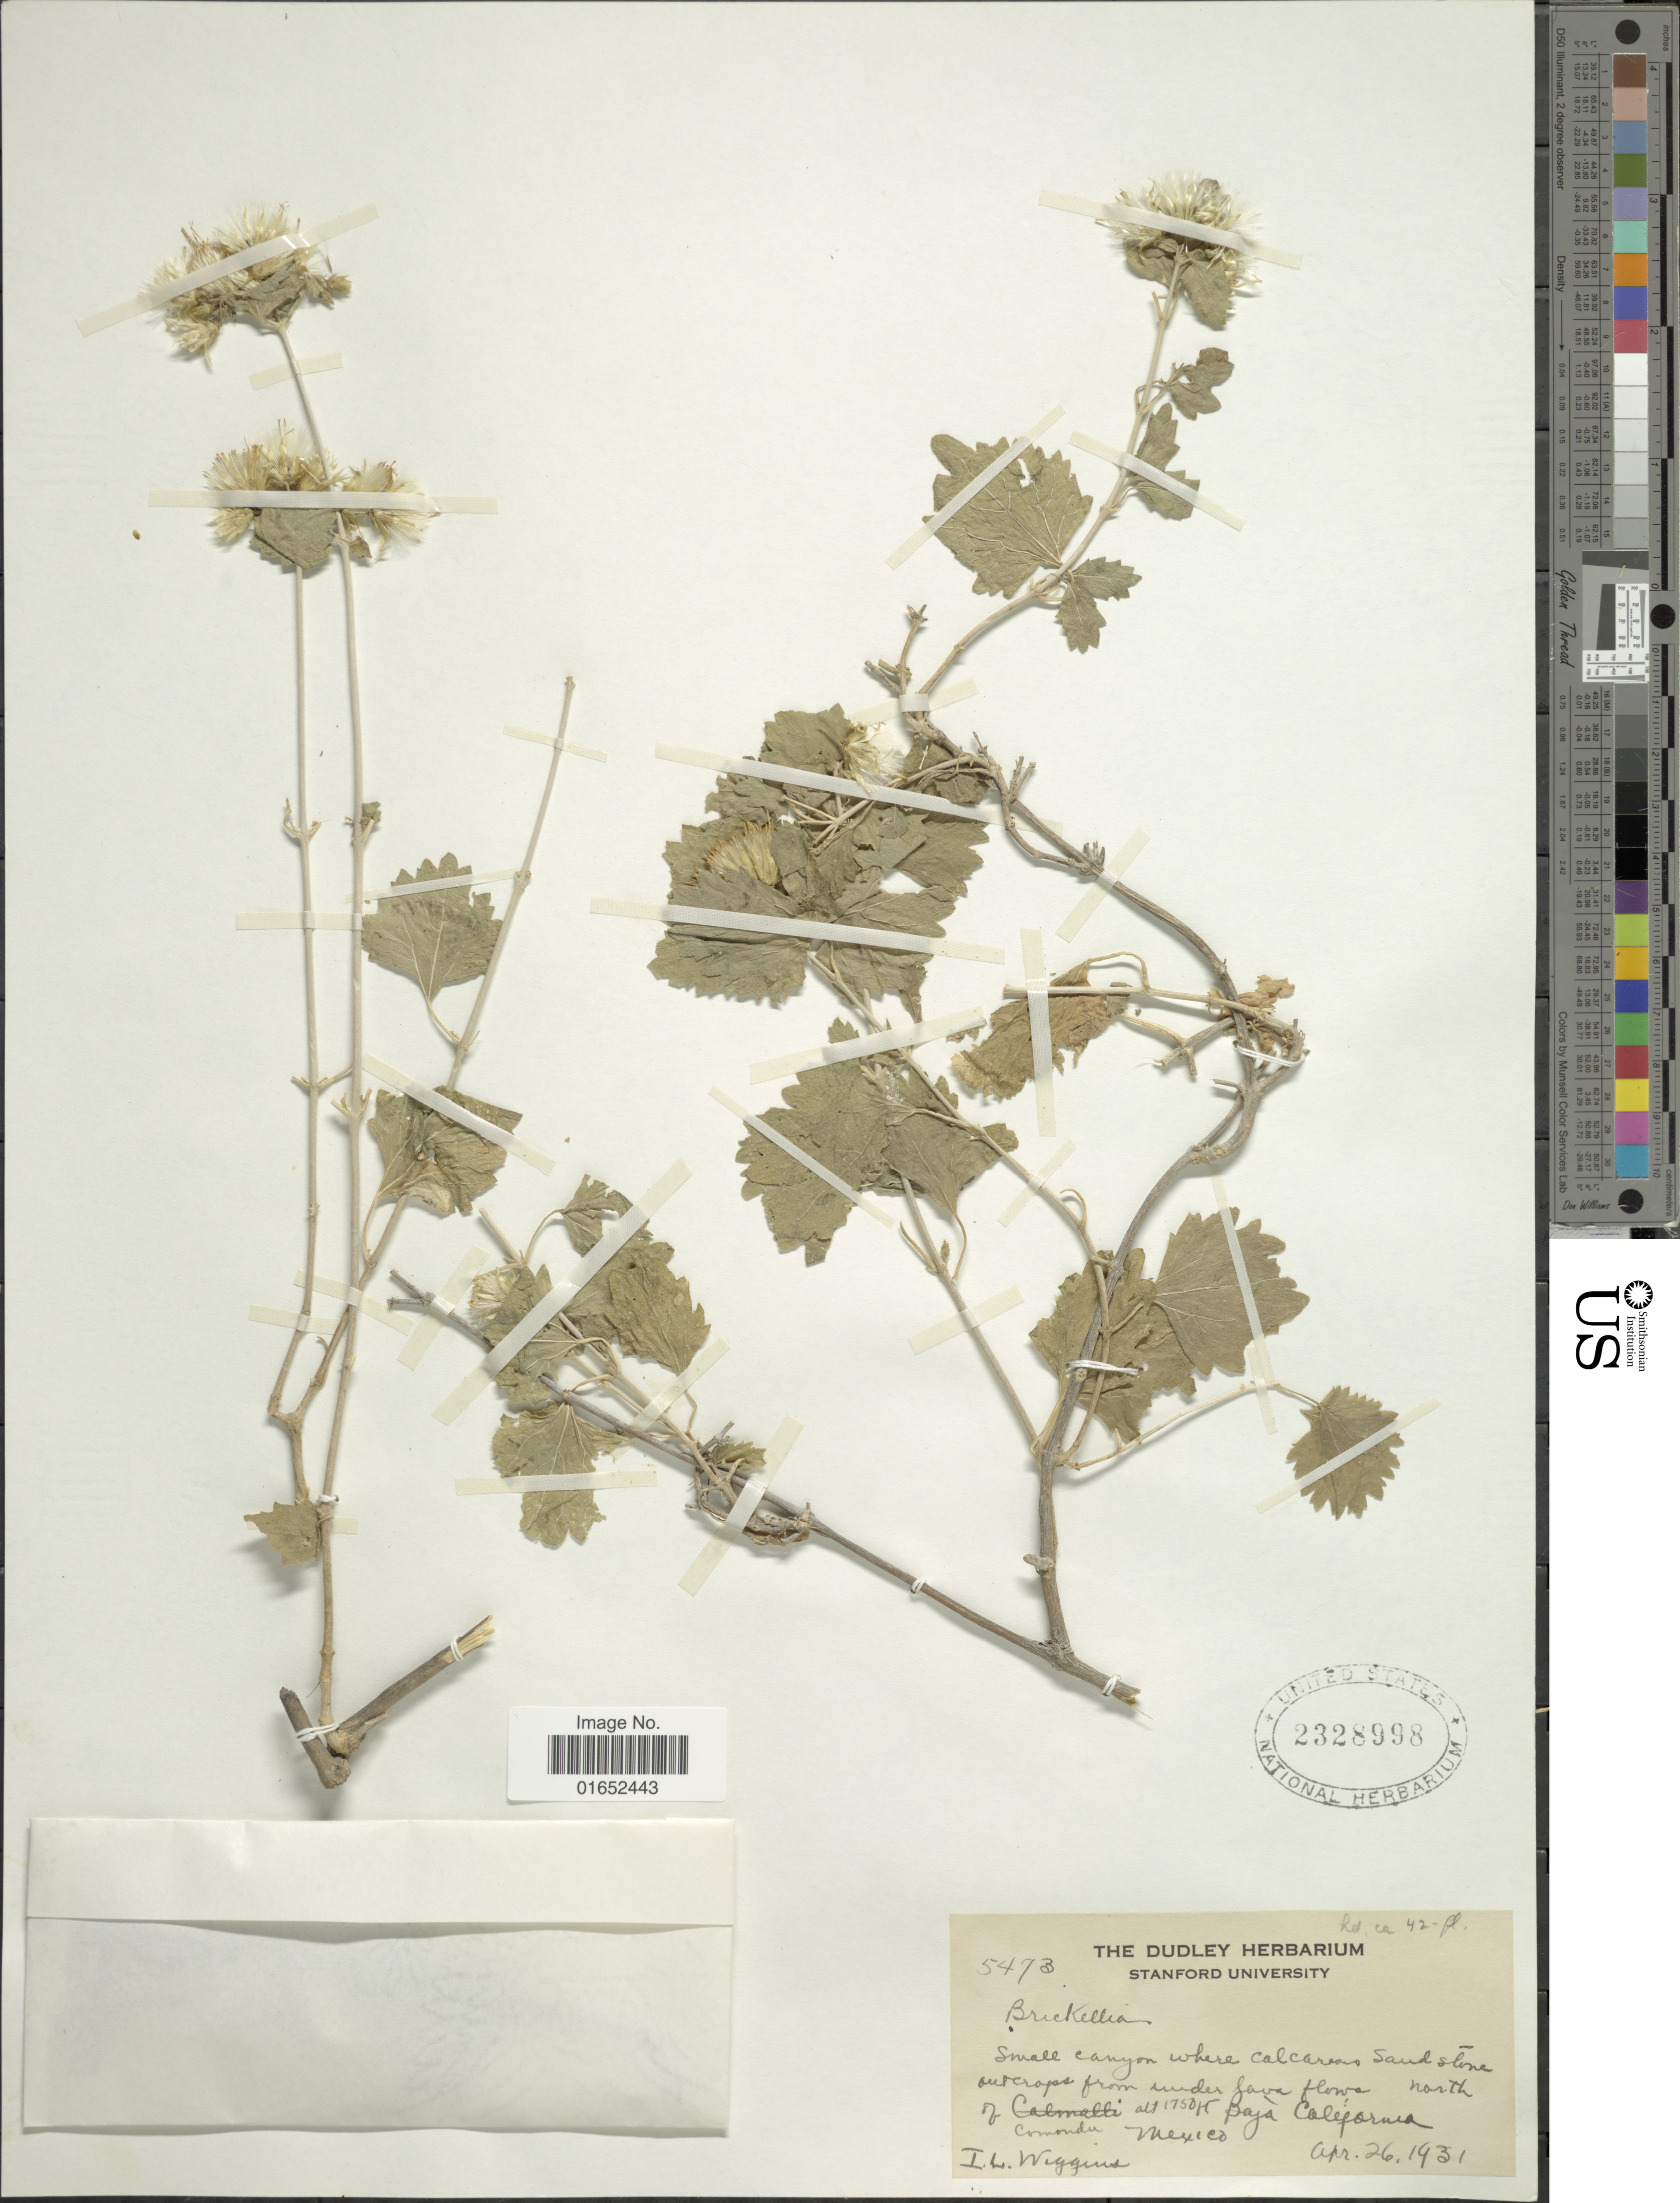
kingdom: Plantae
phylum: Tracheophyta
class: Magnoliopsida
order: Asterales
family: Asteraceae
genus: Brickellia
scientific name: Brickellia sp.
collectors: I. L. Wiggins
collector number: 5473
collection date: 1931-04-26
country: Mexico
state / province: Baja California Sur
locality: Small canyon where calcareous sand stone outcrops from under Lava flows north of Comondu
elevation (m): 533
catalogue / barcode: US 2328998